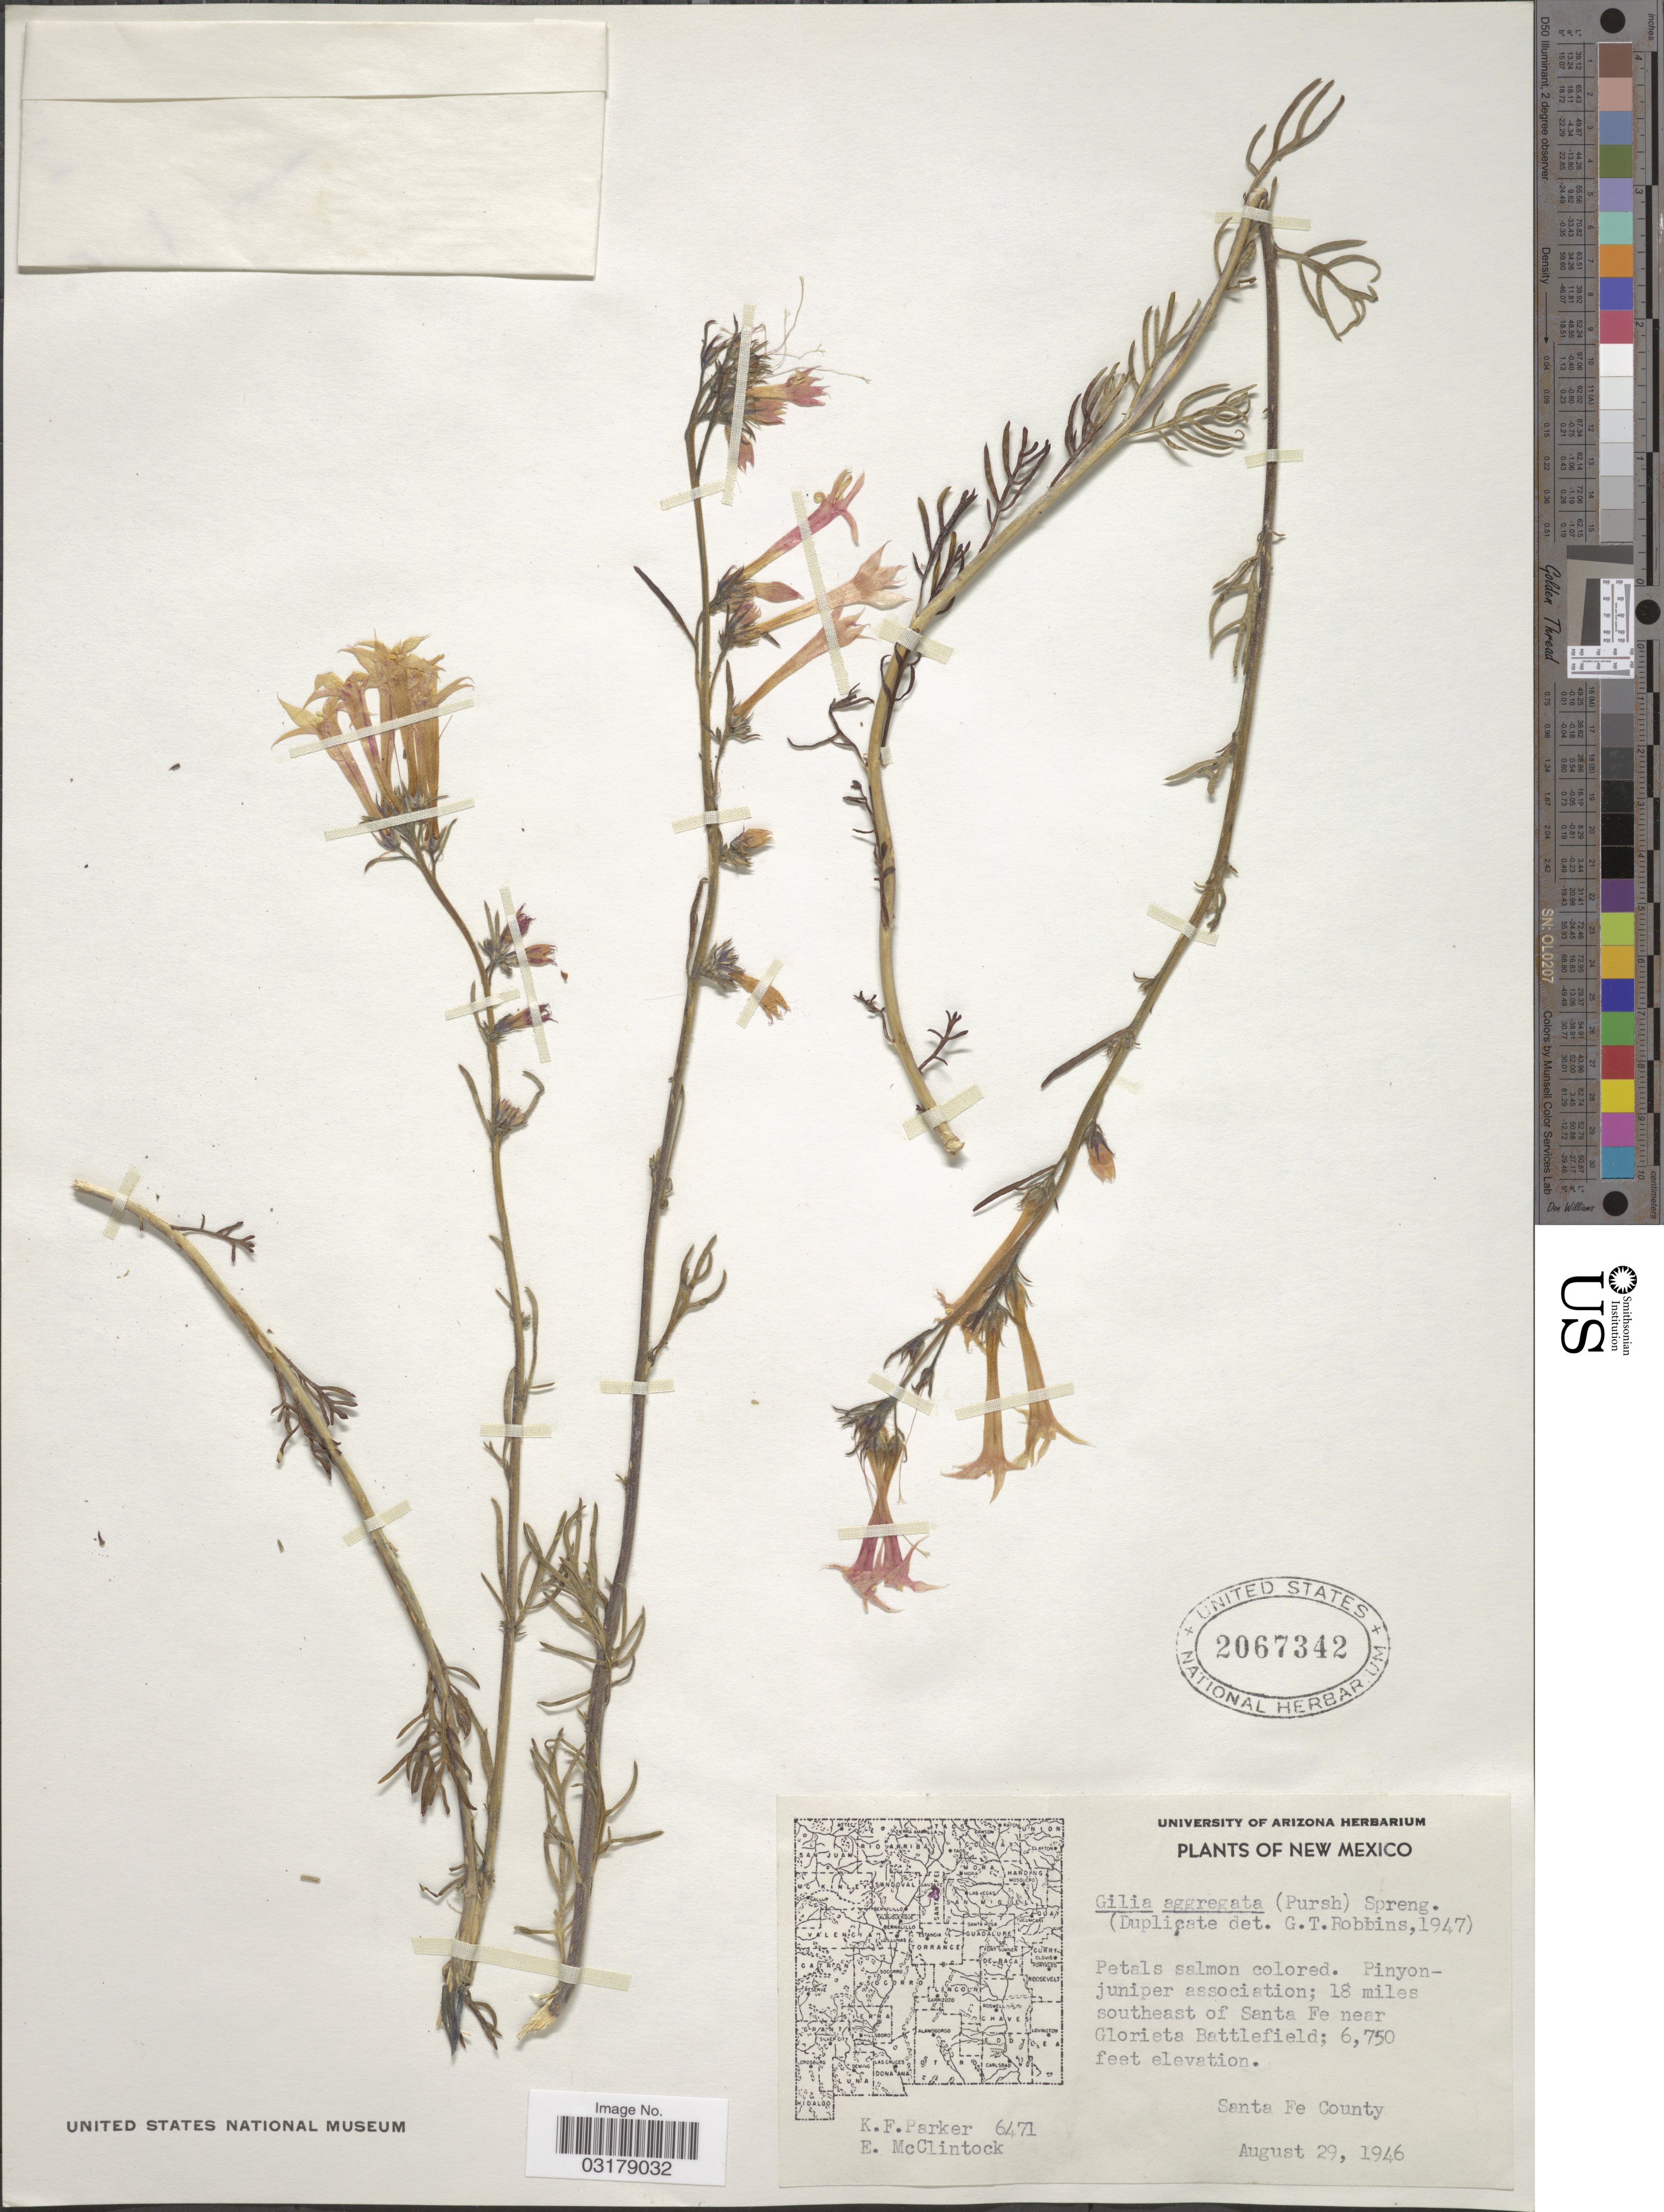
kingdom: Plantae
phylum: Tracheophyta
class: Magnoliopsida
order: Ericales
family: Polemoniaceae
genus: Ipomopsis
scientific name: Ipomopsis aggregata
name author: (Pursh) V.E. Grant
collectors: K. F. Parker & E. McClintock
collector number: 6471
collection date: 1946-08-29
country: United States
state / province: New Mexico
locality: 18 miles southeast of Santa Fe near Glorieta Battlefield. Santa Fe County.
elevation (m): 2057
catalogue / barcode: US 2067342